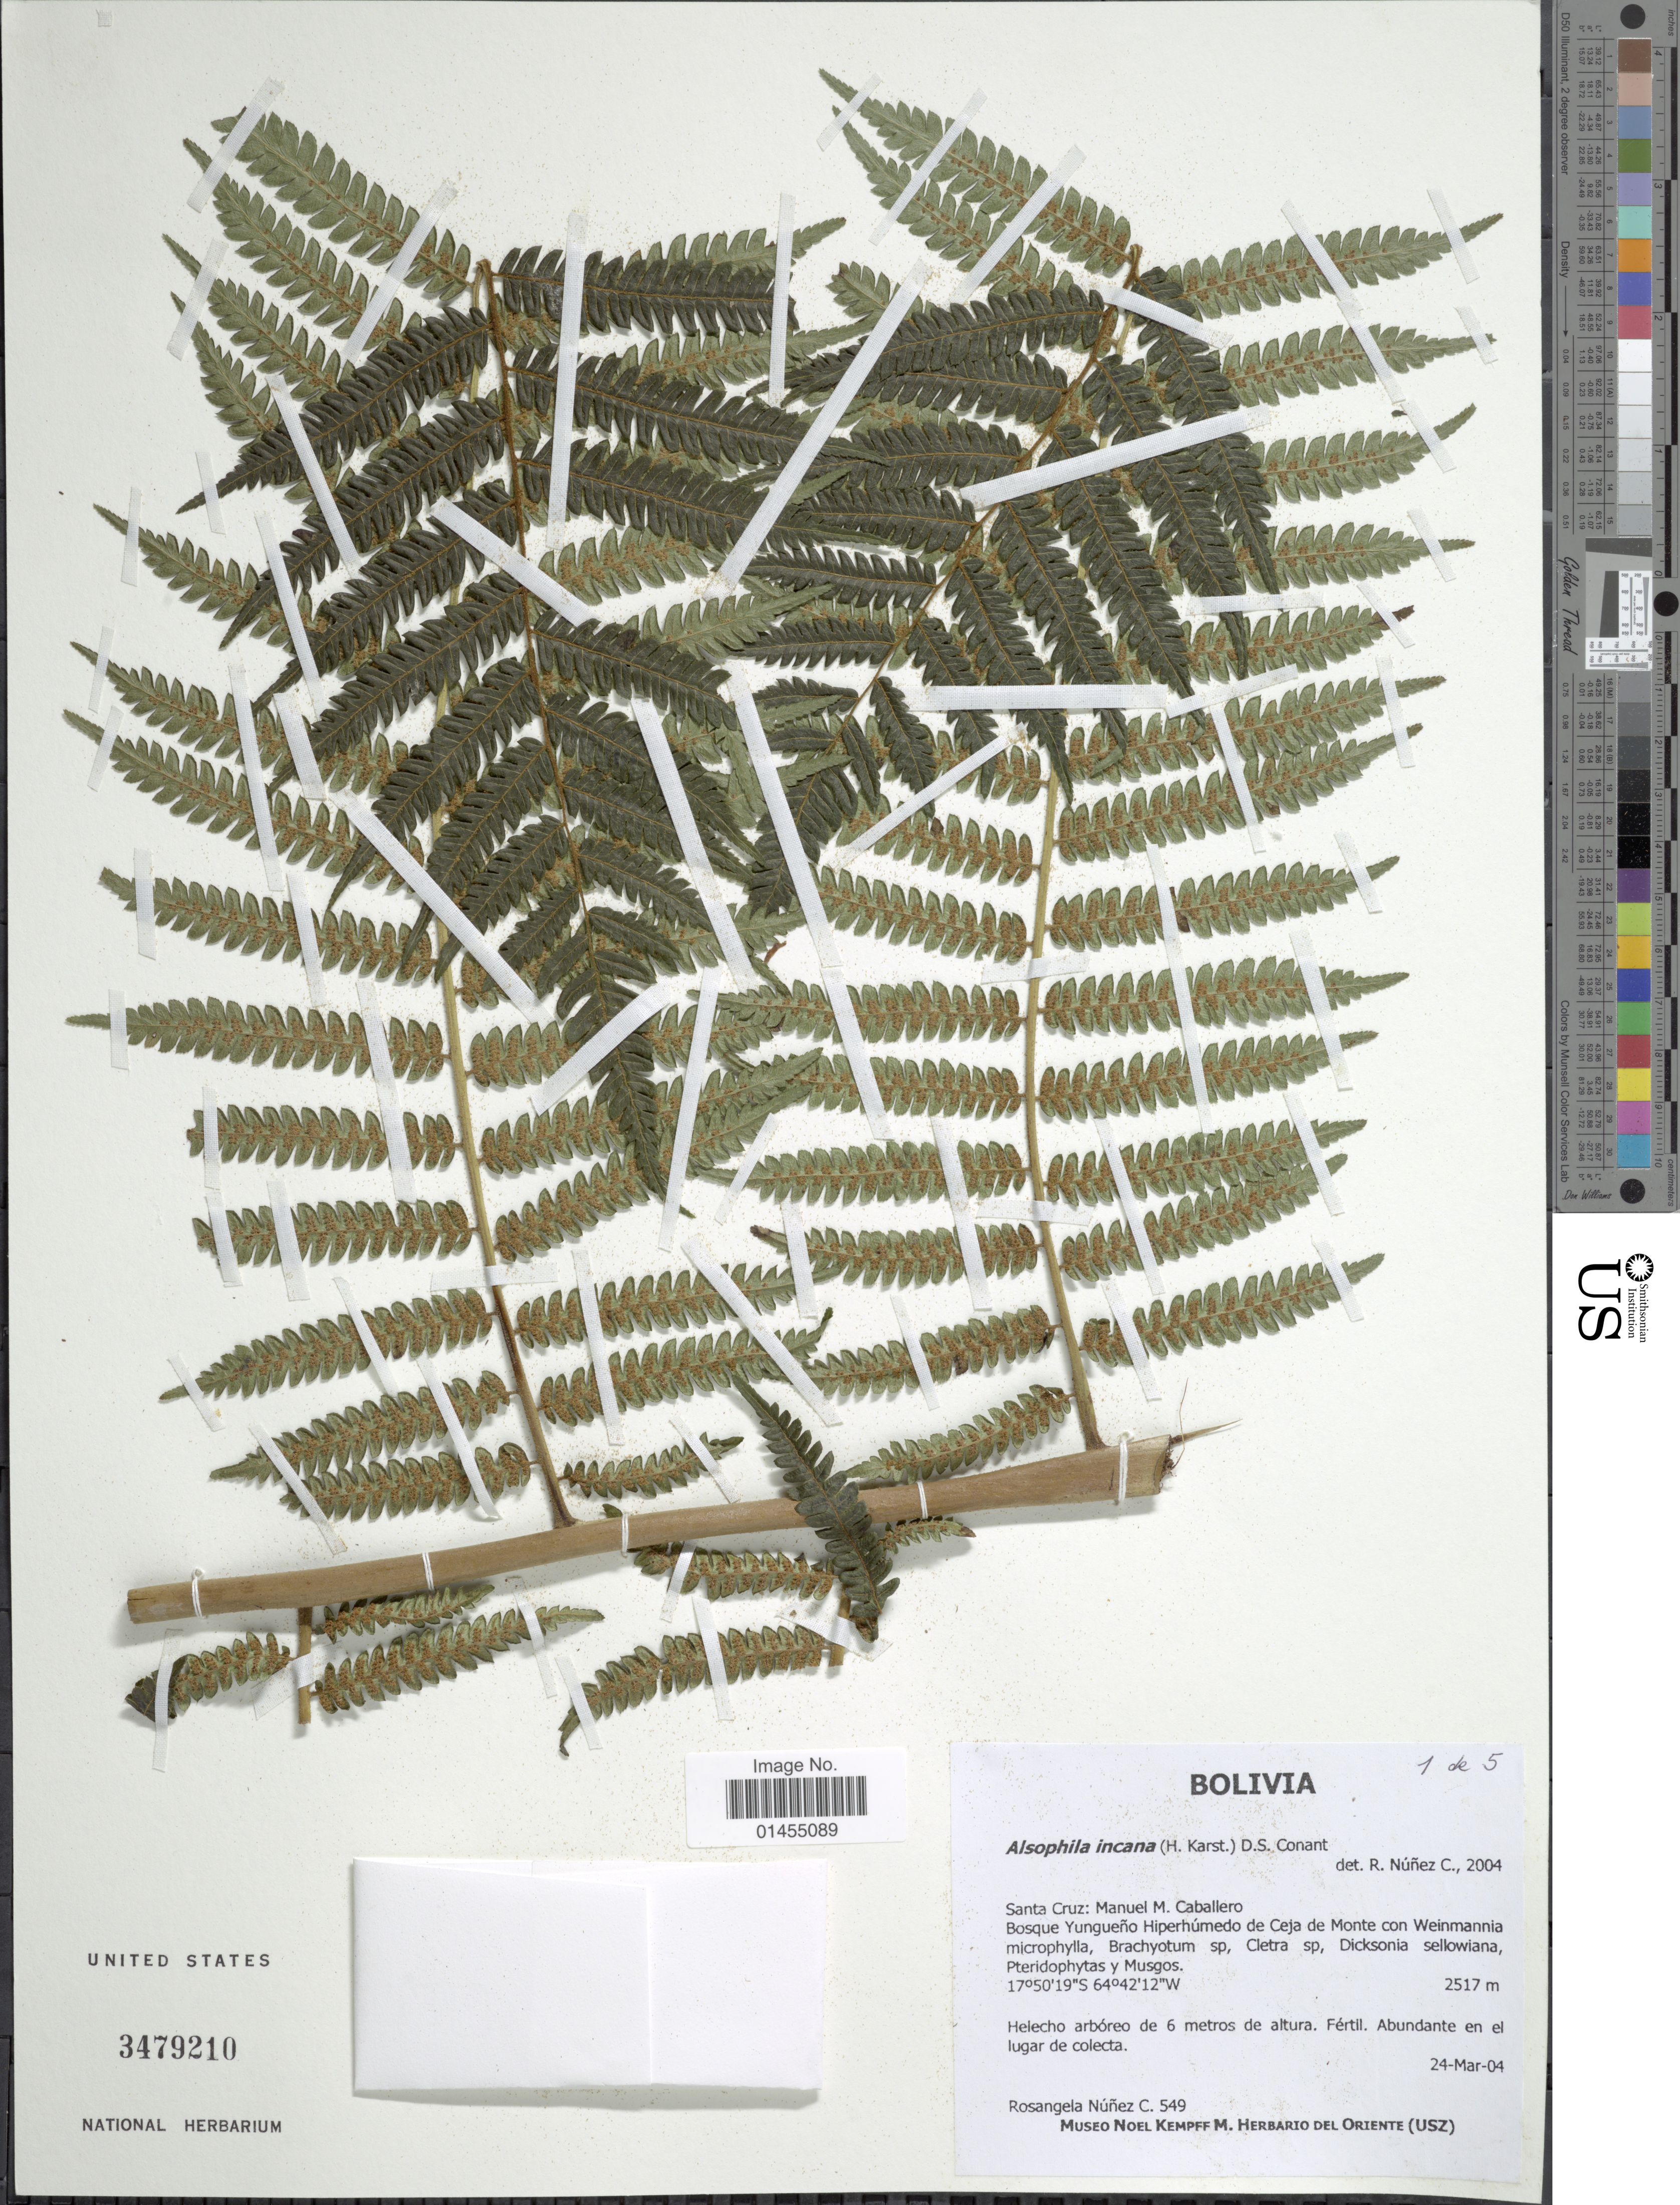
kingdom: Plantae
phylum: Tracheophyta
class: Polypodiopsida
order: Cyatheales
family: Cyatheaceae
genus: Alsophila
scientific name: Alsophila incana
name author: (H. Karst.) D.S. Conant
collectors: R. Núñez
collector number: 549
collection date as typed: Transcribed d/m/y: 24/3/4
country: Bolivia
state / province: Santa Cruz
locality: Manuel M. Caballero. Bosque Yungueño Hiperhúmedo de Ceja de Monte con Weinmannia microphylla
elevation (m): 2517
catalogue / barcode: US 3479210